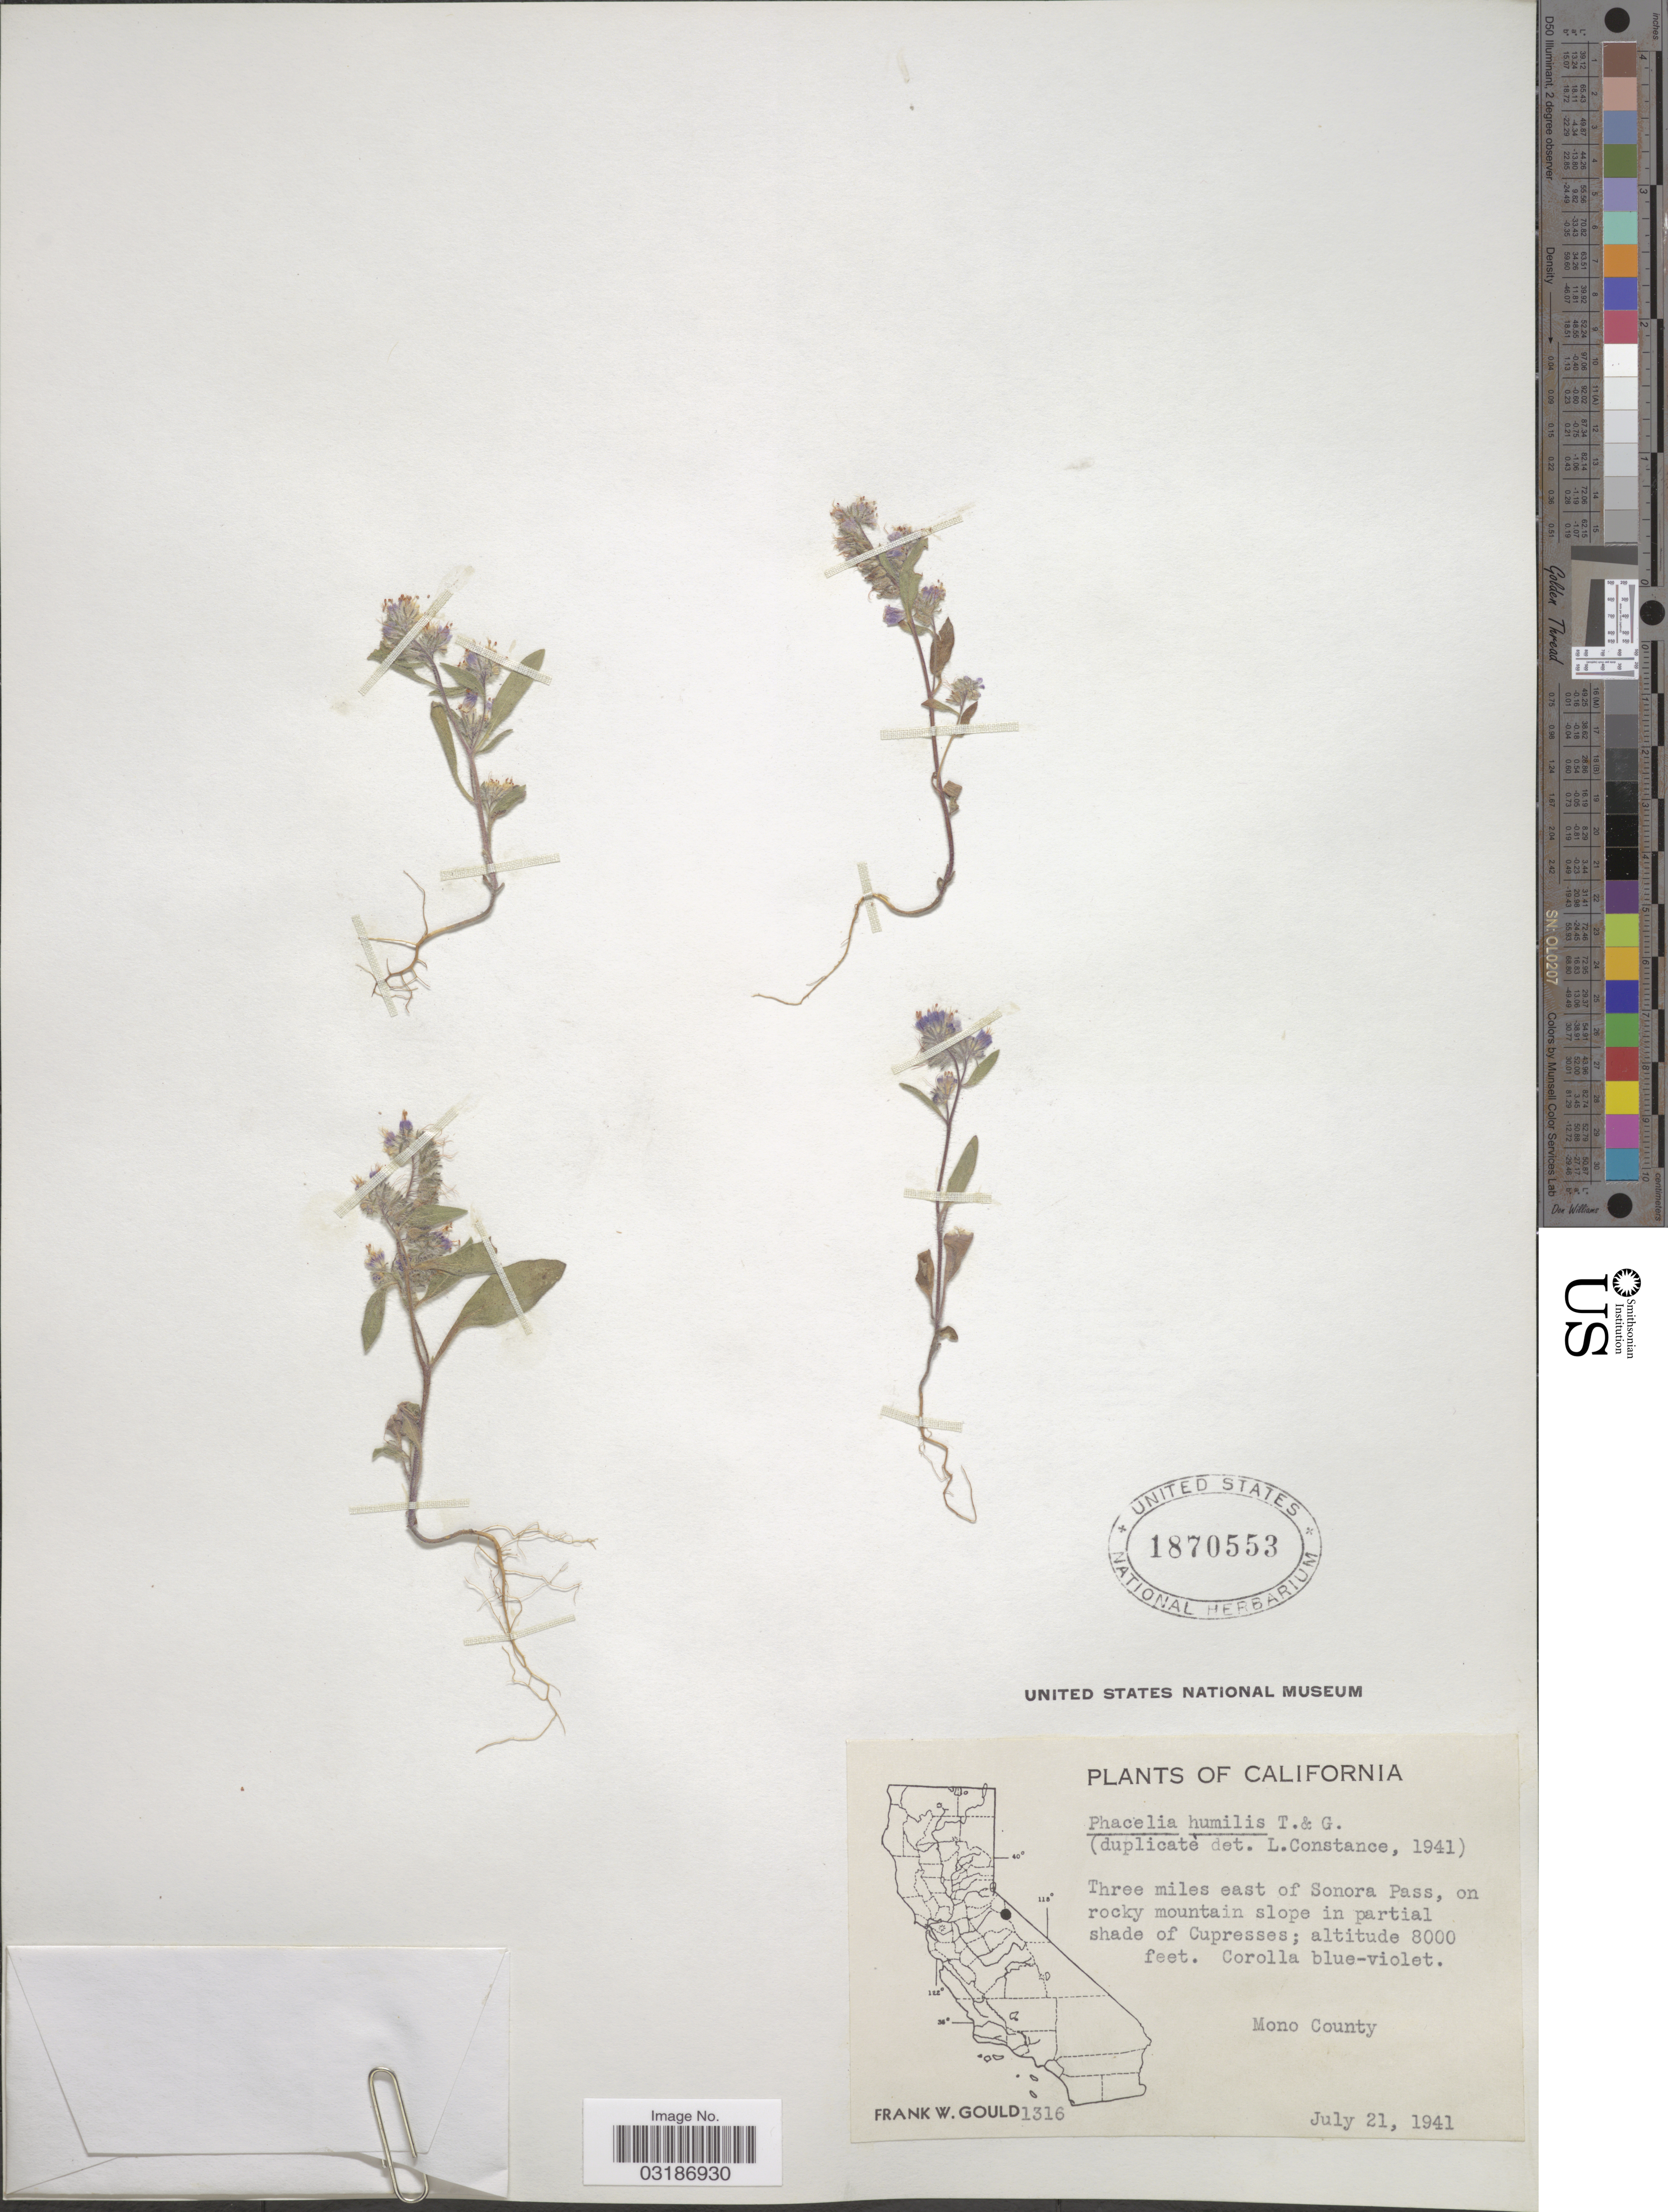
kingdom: Plantae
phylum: Tracheophyta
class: Magnoliopsida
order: Boraginales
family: Hydrophyllaceae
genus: Phacelia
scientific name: Phacelia humilis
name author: Torr. & A. Gray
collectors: F. W. Gould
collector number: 1316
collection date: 1941-07-21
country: United States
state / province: California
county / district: Mono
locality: Three miles east of Sonora Pass. Mono County.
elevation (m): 2438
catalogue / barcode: US 1870553